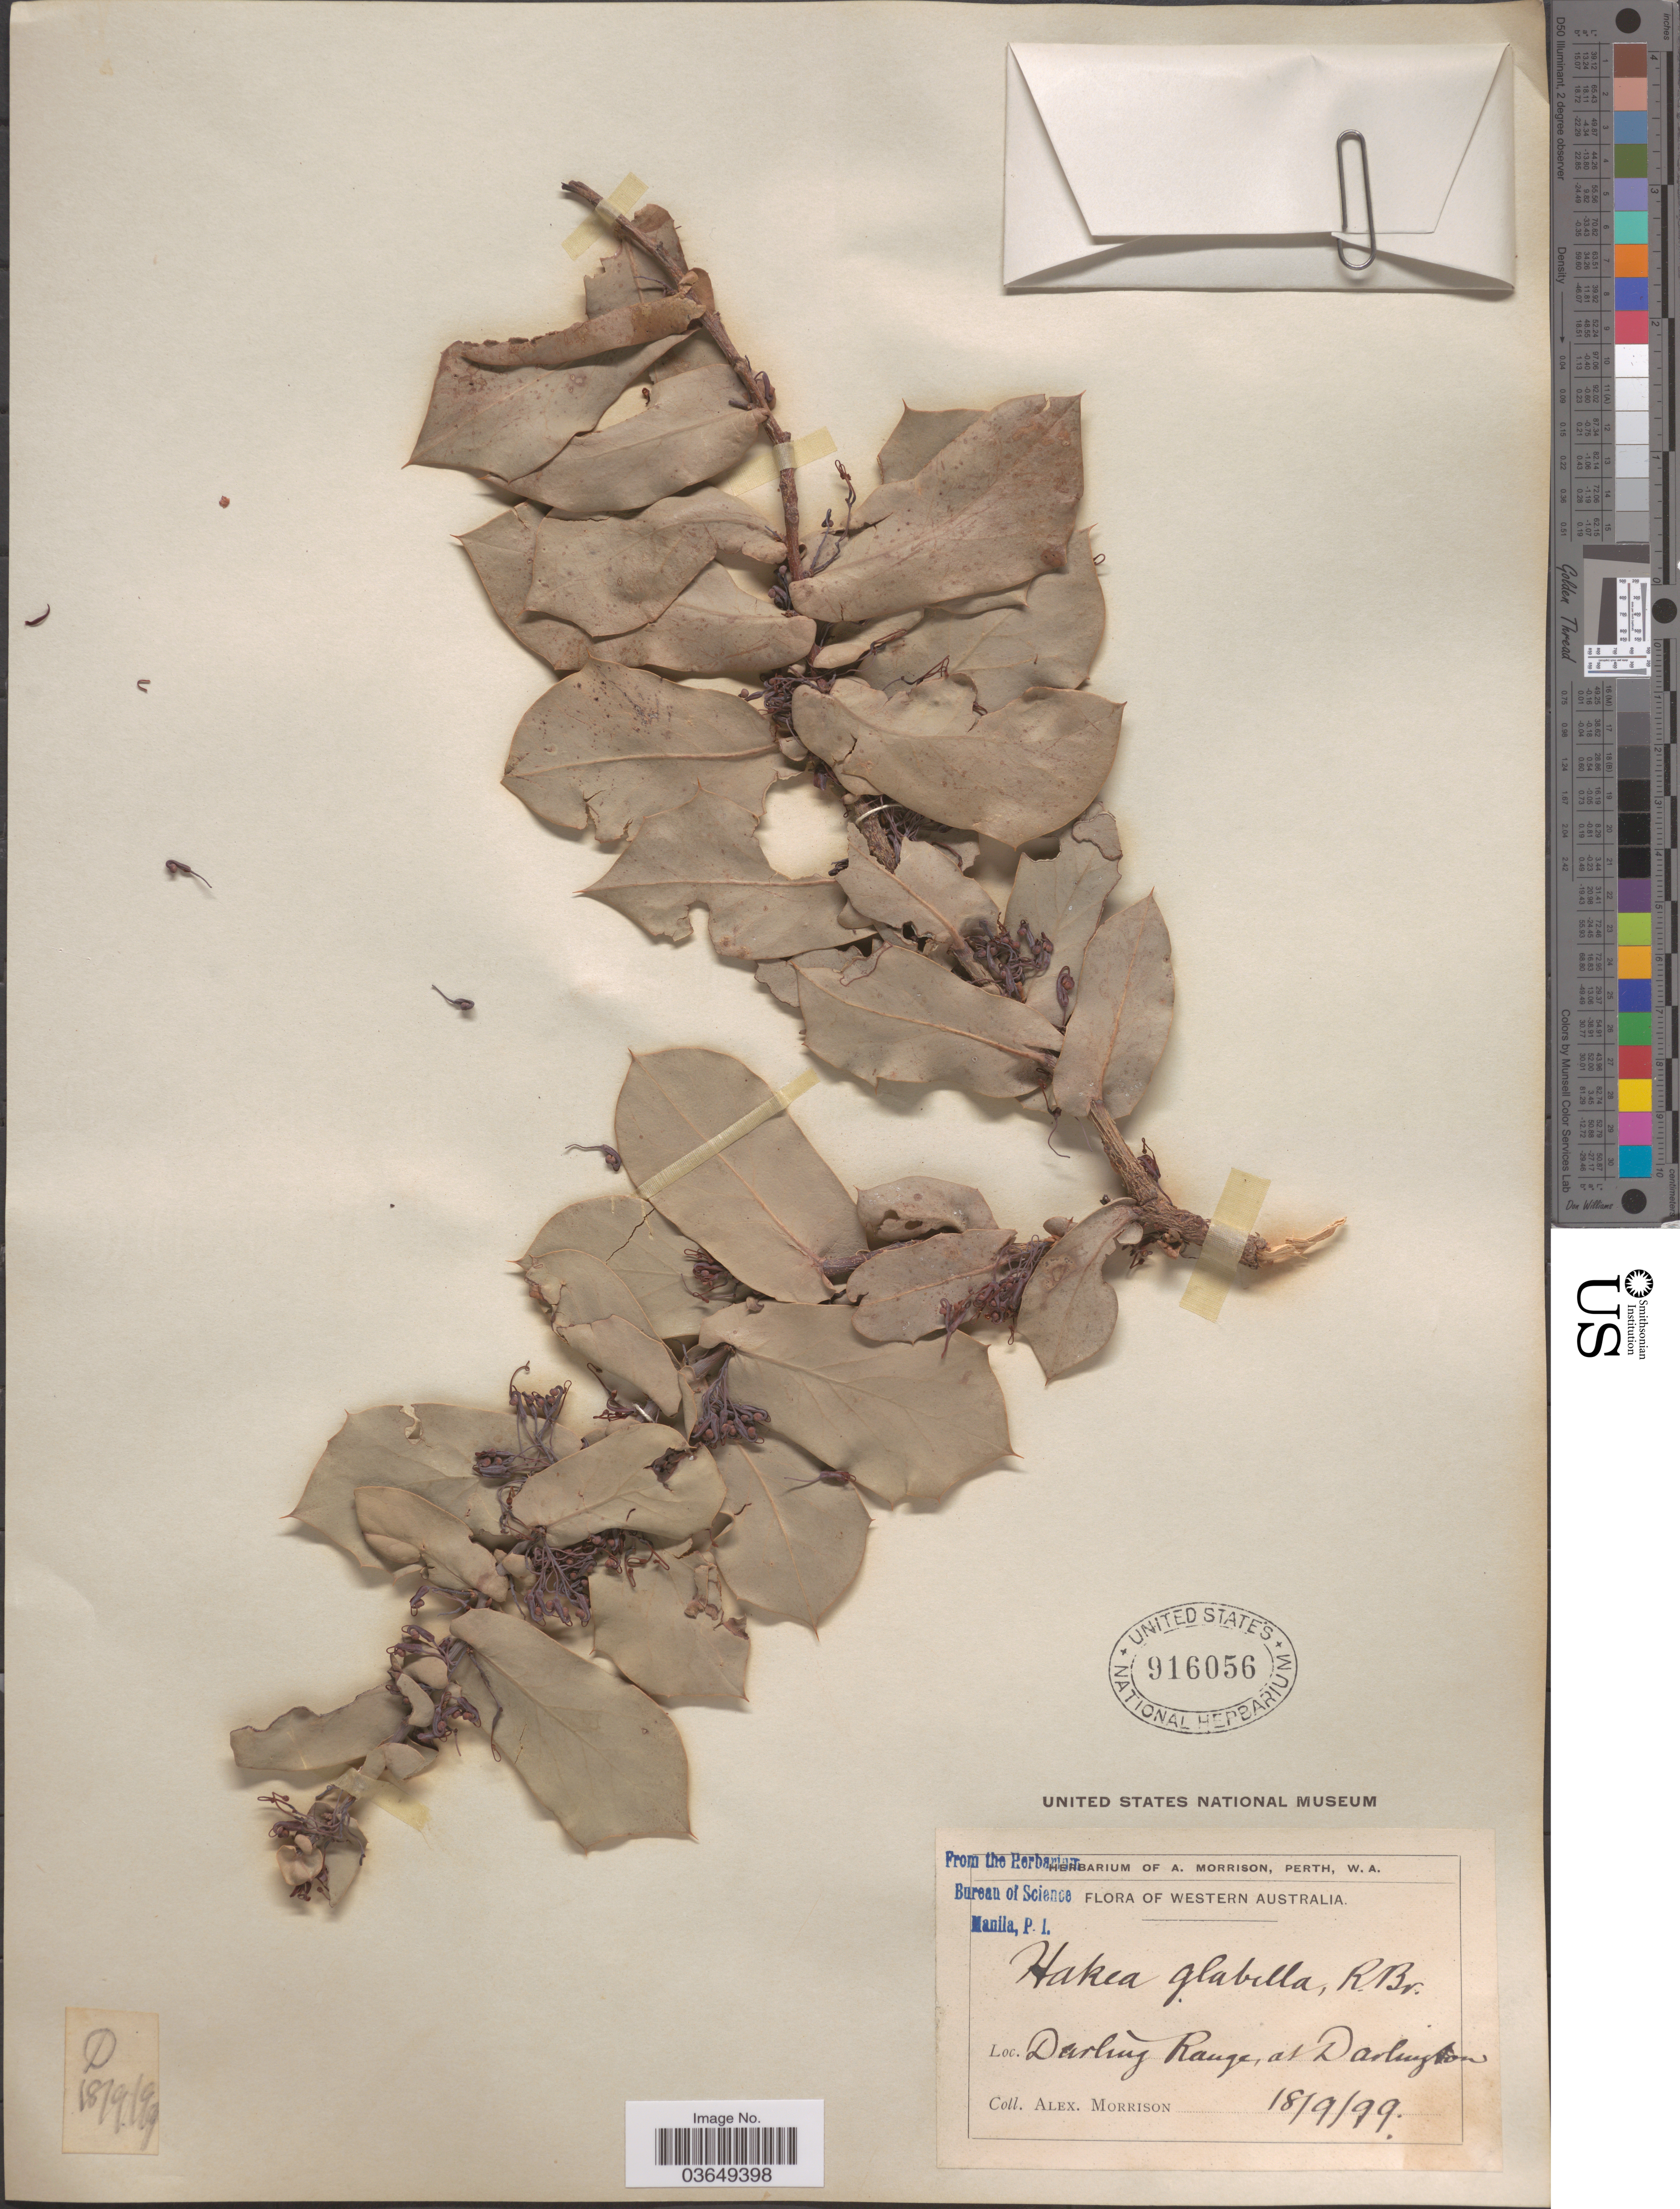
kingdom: Plantae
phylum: Tracheophyta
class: Magnoliopsida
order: Proteales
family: Proteaceae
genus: Hakea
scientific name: Hakea glabella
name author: R. Br.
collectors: A. Morrison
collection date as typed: Transcribed d/m/y: 18/9/99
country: Australia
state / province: Western Australia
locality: Darling Range, at Darlington.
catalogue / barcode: US 916056